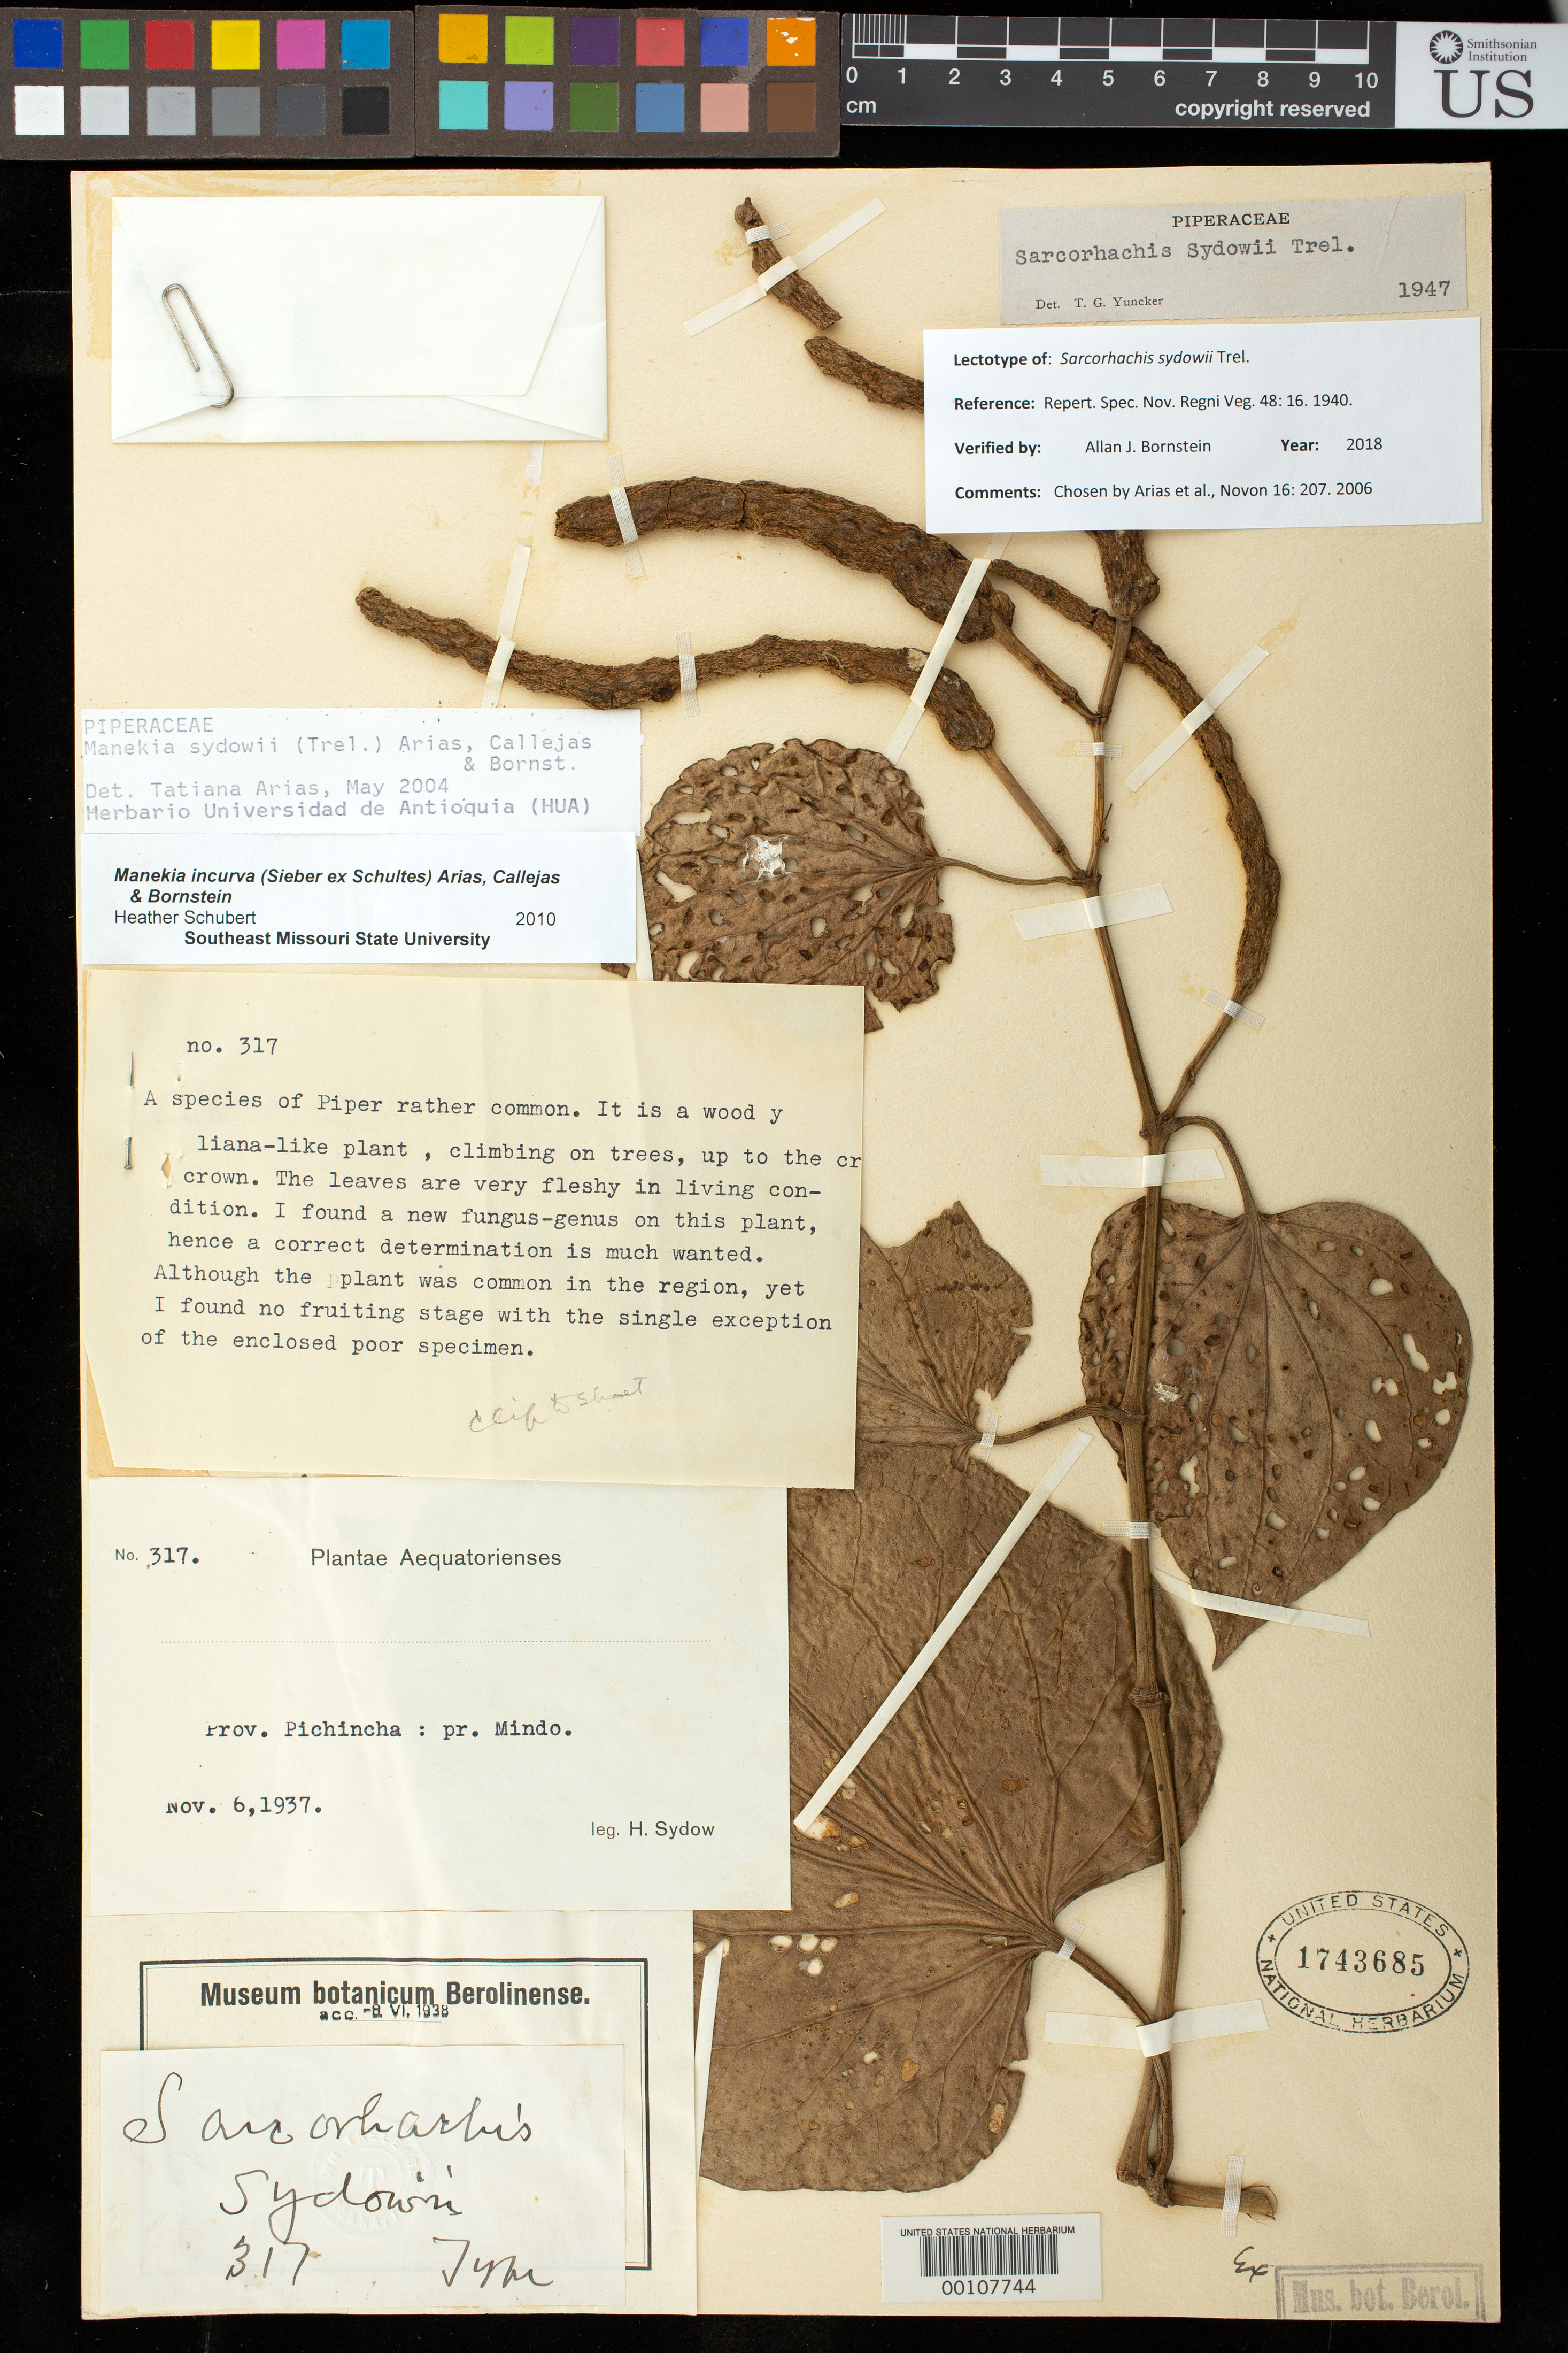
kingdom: Plantae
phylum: Tracheophyta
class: Magnoliopsida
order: Piperales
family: Piperaceae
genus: Sarcorhachis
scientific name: Sarcorhachis sydowii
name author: Trel.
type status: Lectotype; Type Collection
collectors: H. Sydow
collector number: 317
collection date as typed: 06 Nov 1937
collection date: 1937-11-06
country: Ecuador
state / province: Pichincha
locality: Mindo.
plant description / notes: One of 2 US sheets (USNH 1743684, 1743685) annotated as "Type" by Trelease and both previously recorded as holotype; although the former is annotated as "sheet 2" these do not appear to be two parts of a single specimen (e.g., one of them is ex herb. Berlin).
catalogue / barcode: US 1743685